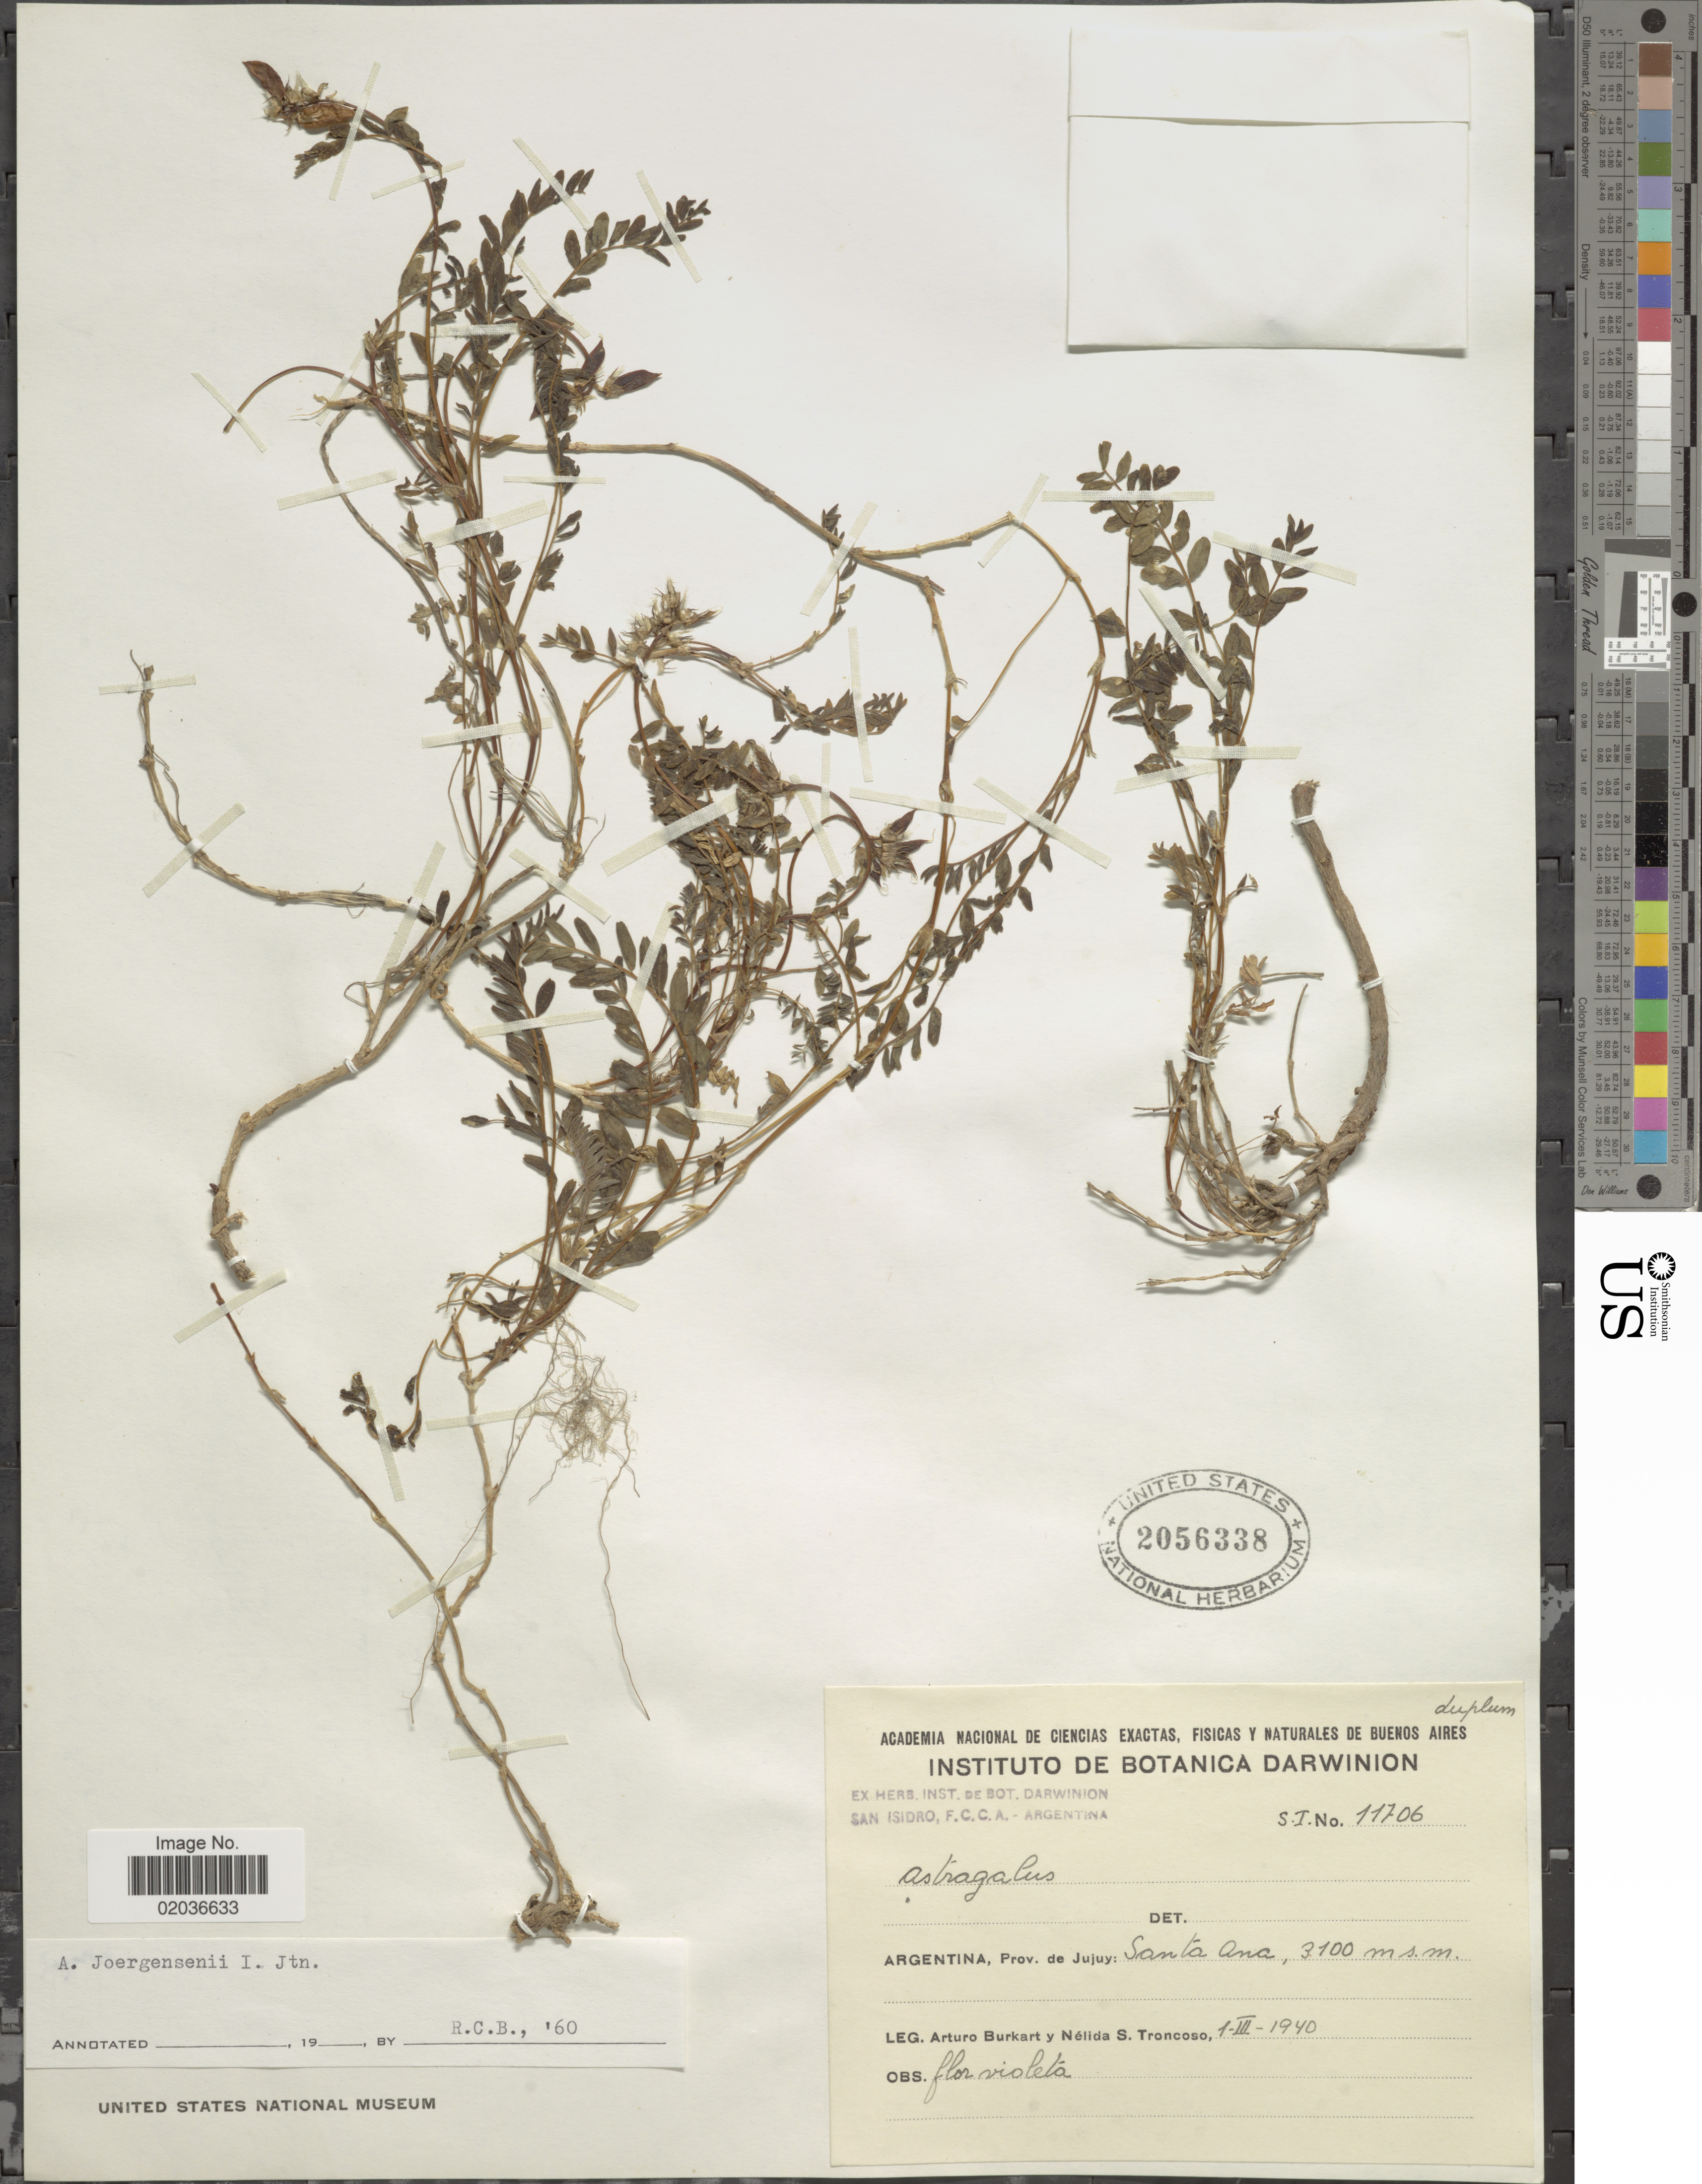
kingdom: Plantae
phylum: Tracheophyta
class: Magnoliopsida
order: Fabales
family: Fabaceae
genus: Astragalus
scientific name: Astragalus joergensenii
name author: I.M. Johnst.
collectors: A. E. Burkart & N. Troncoso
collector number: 11706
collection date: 1940-03-01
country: Argentina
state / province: Jujuy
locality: Prov. de Jujuy: Santa Ana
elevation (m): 3100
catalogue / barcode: US 2056338